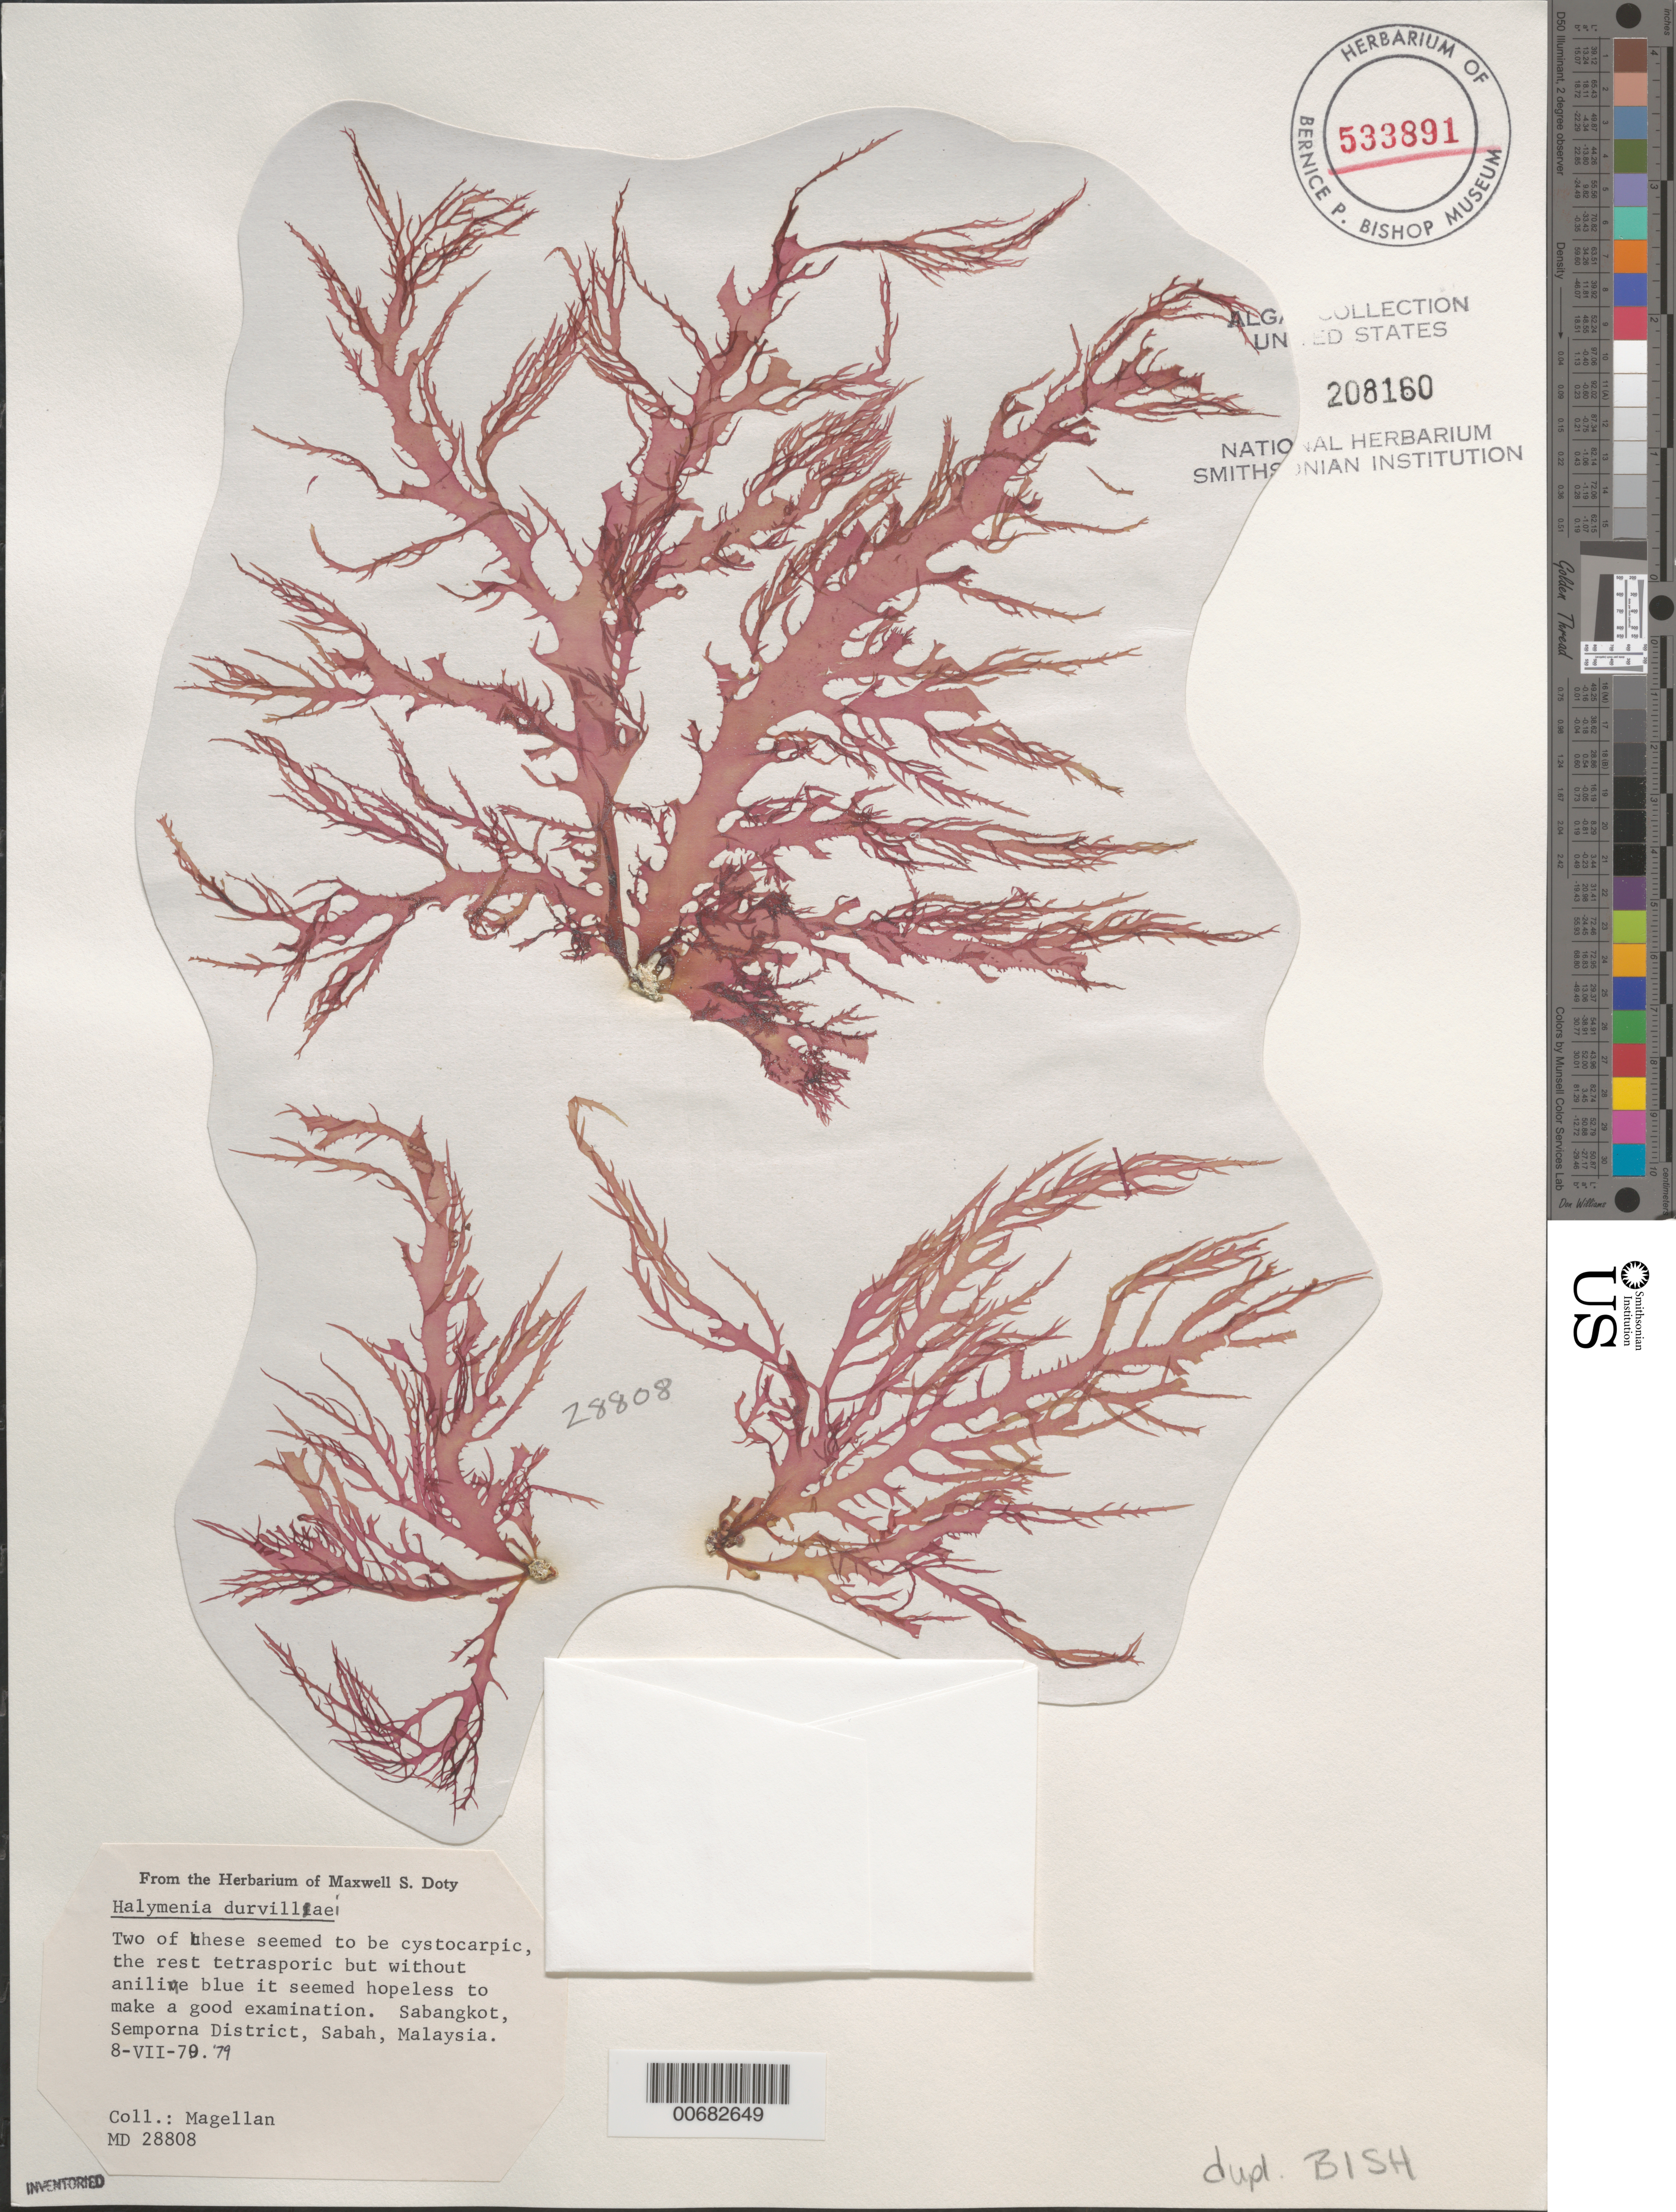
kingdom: Plantae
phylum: Rhodophyta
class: Florideophyceae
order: Halymeniales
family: Halymeniaceae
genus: Halymenia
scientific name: Halymenia durvillaei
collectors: -. Magellan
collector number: MSD 28808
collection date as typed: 08 Jul 1979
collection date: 1979-07-08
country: Malaysia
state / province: Sabah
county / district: Semporna District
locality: Sabangkot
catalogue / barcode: US 208160